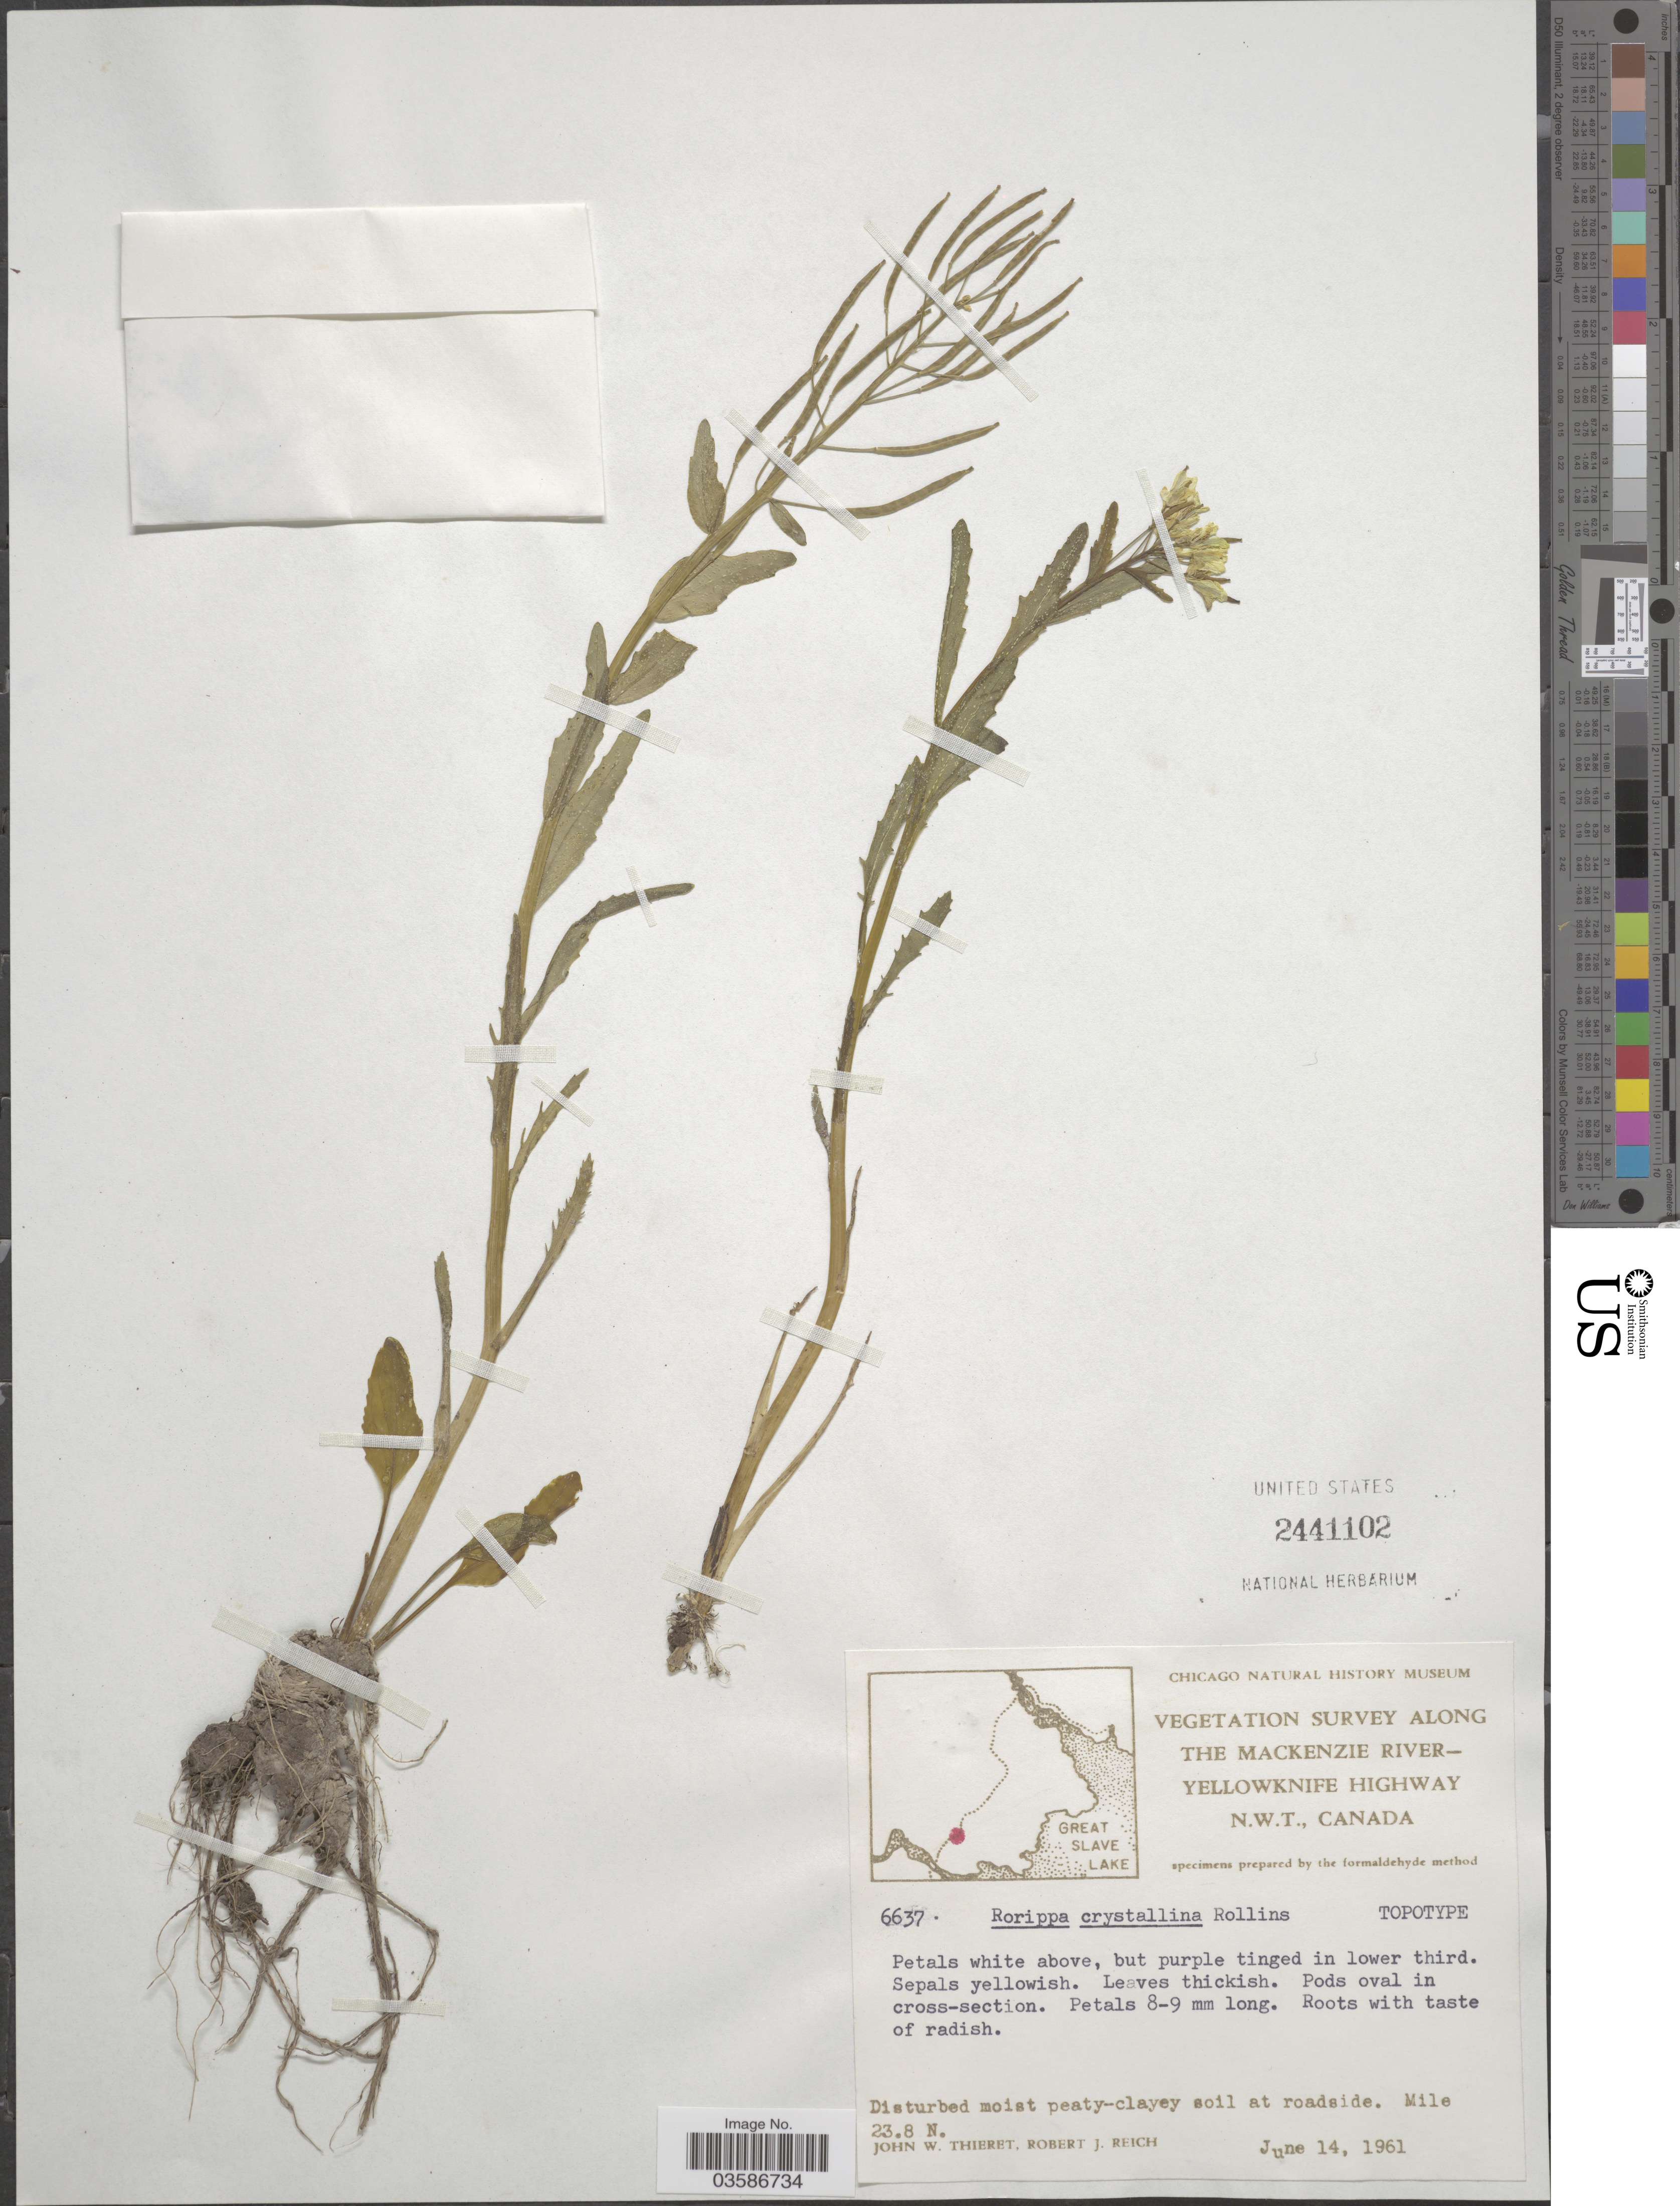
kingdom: Plantae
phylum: Tracheophyta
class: Magnoliopsida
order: Brassicales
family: Brassicaceae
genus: Rorippa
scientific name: Rorippa crystallina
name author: Rollins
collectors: J. W. Thieret & R. Reich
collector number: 6637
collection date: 1961-06-14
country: Canada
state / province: Northwest Territories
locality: Along the Mackenzie River-Yellowknife Highway. Mile 23.8 N.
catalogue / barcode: US 2441102